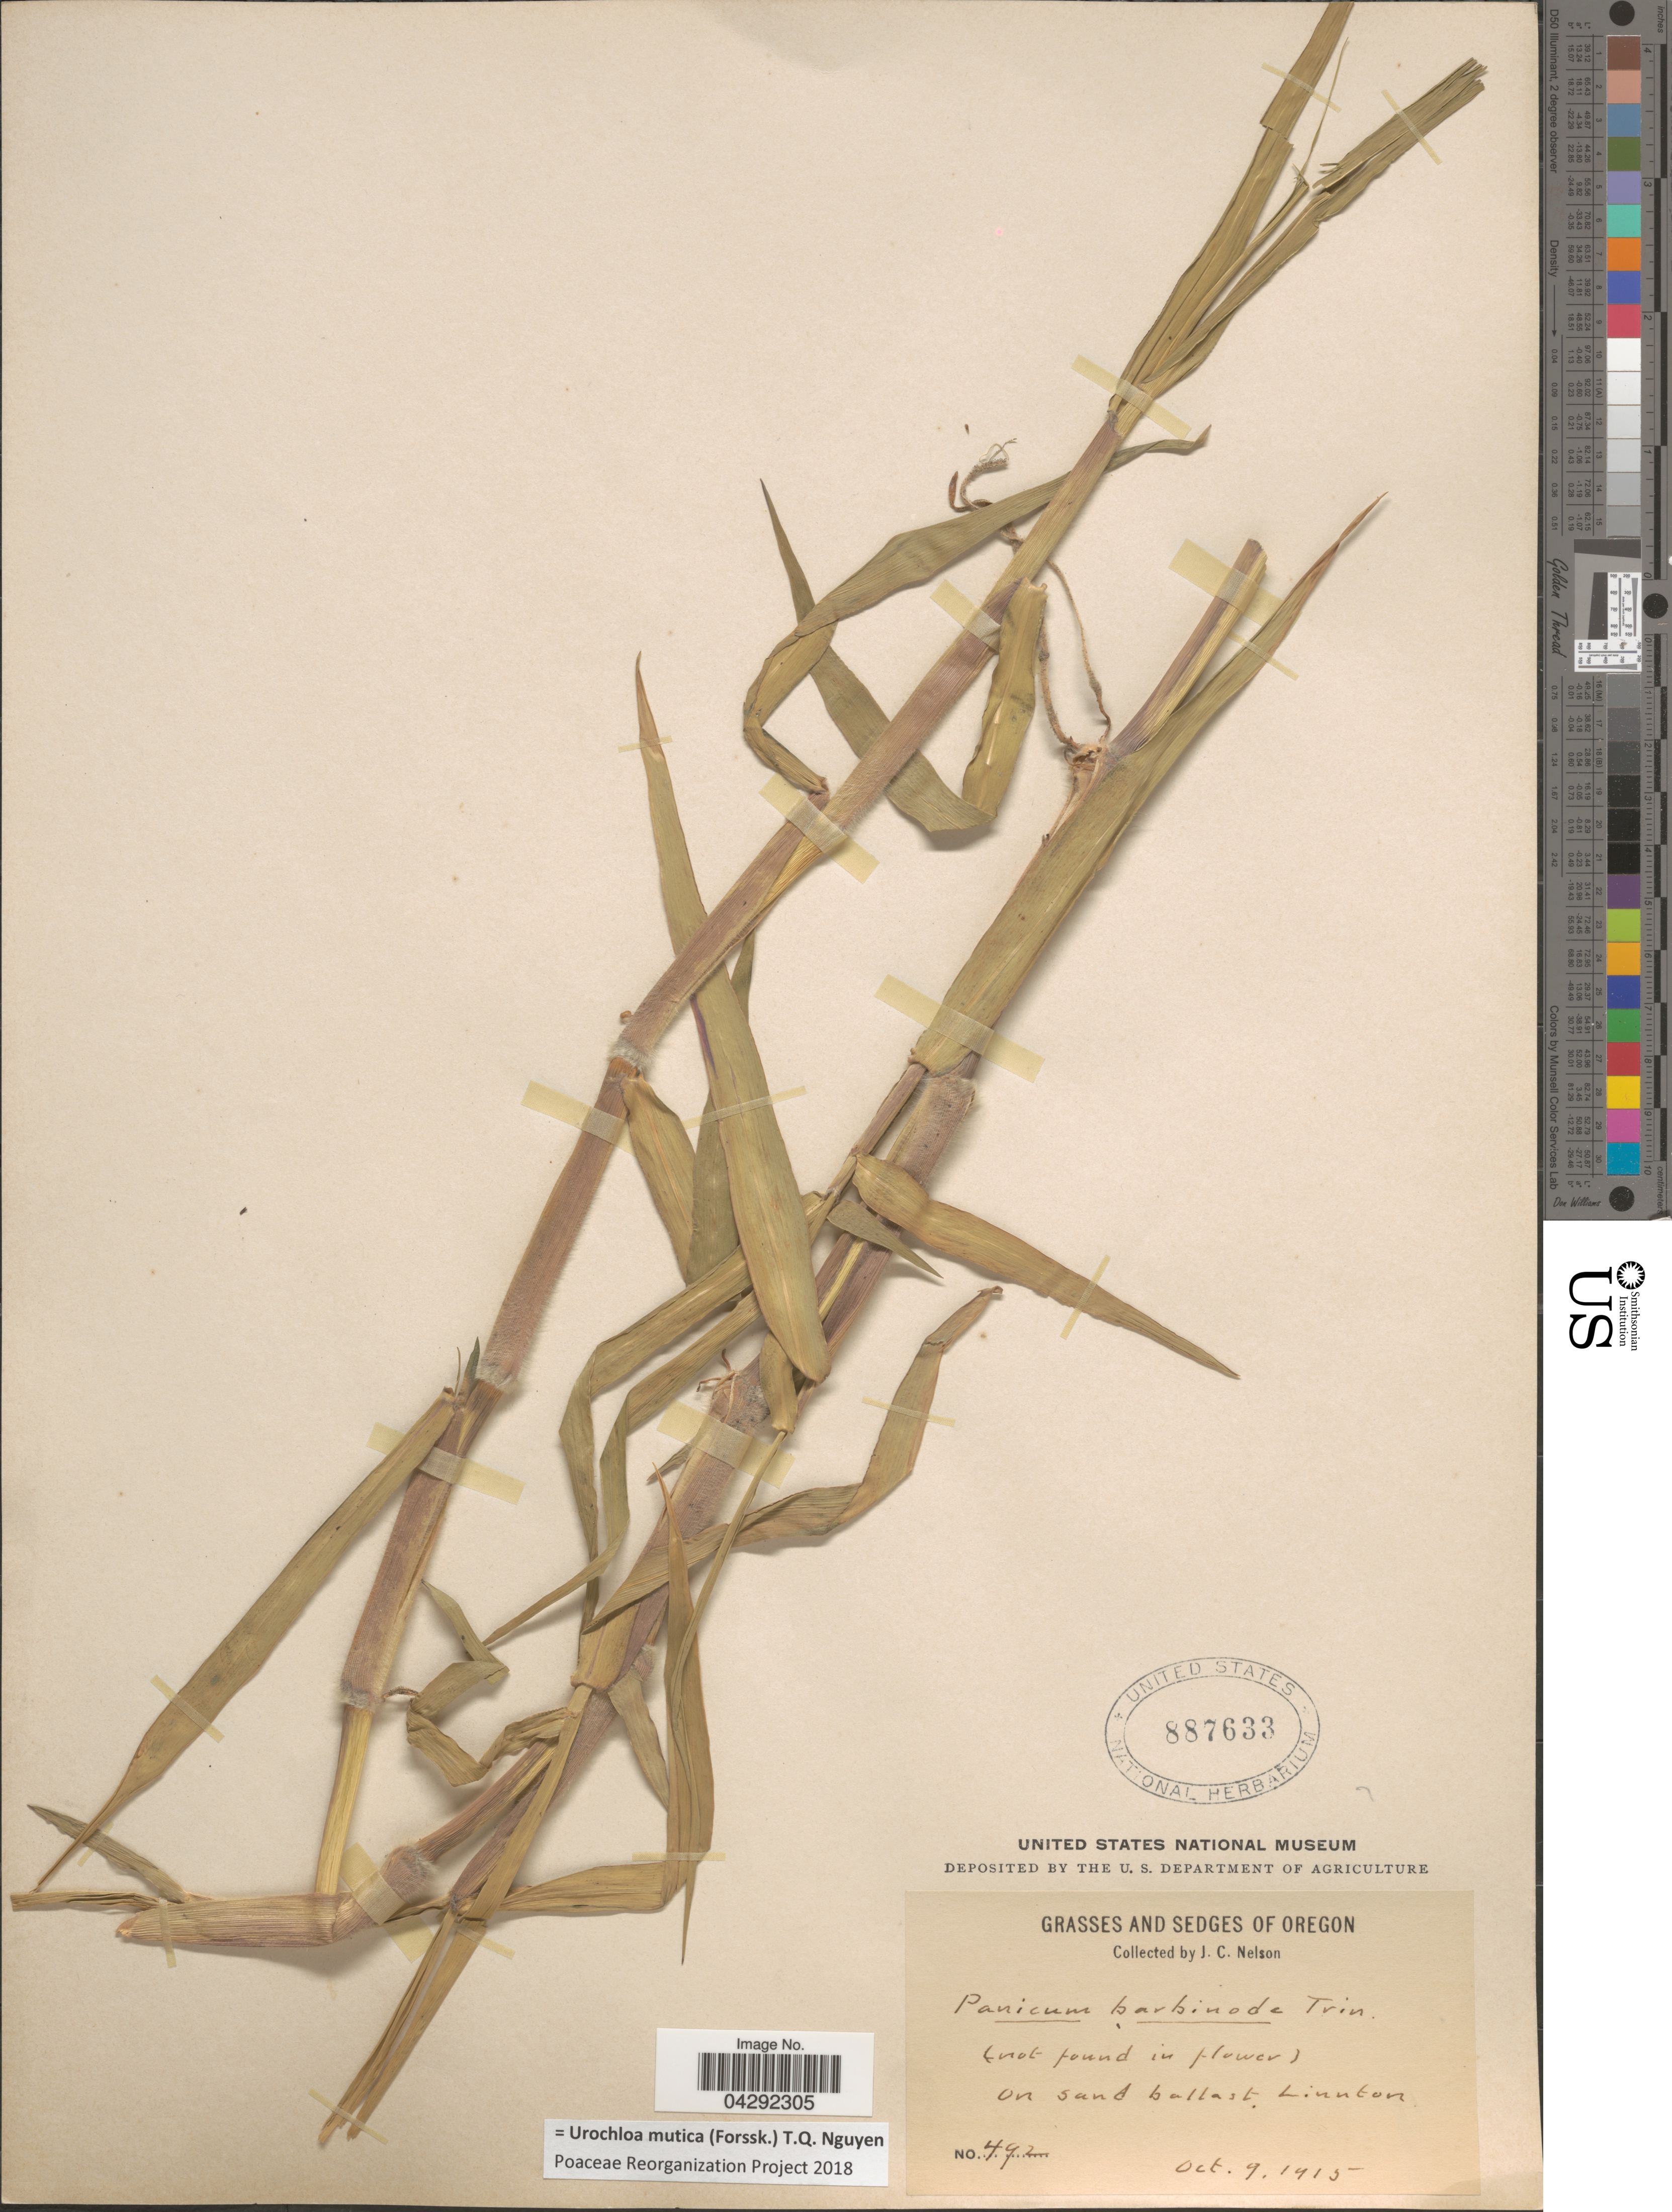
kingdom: Plantae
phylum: Tracheophyta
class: Liliopsida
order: Poales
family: Poaceae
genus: Urochloa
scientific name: Urochloa mutica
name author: (Forssk.) T.Q. Nguyen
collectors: J. C. Nelson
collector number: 492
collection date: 1915-10-09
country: United States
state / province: Oregon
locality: On sand ballast Linnton.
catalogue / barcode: US 887633